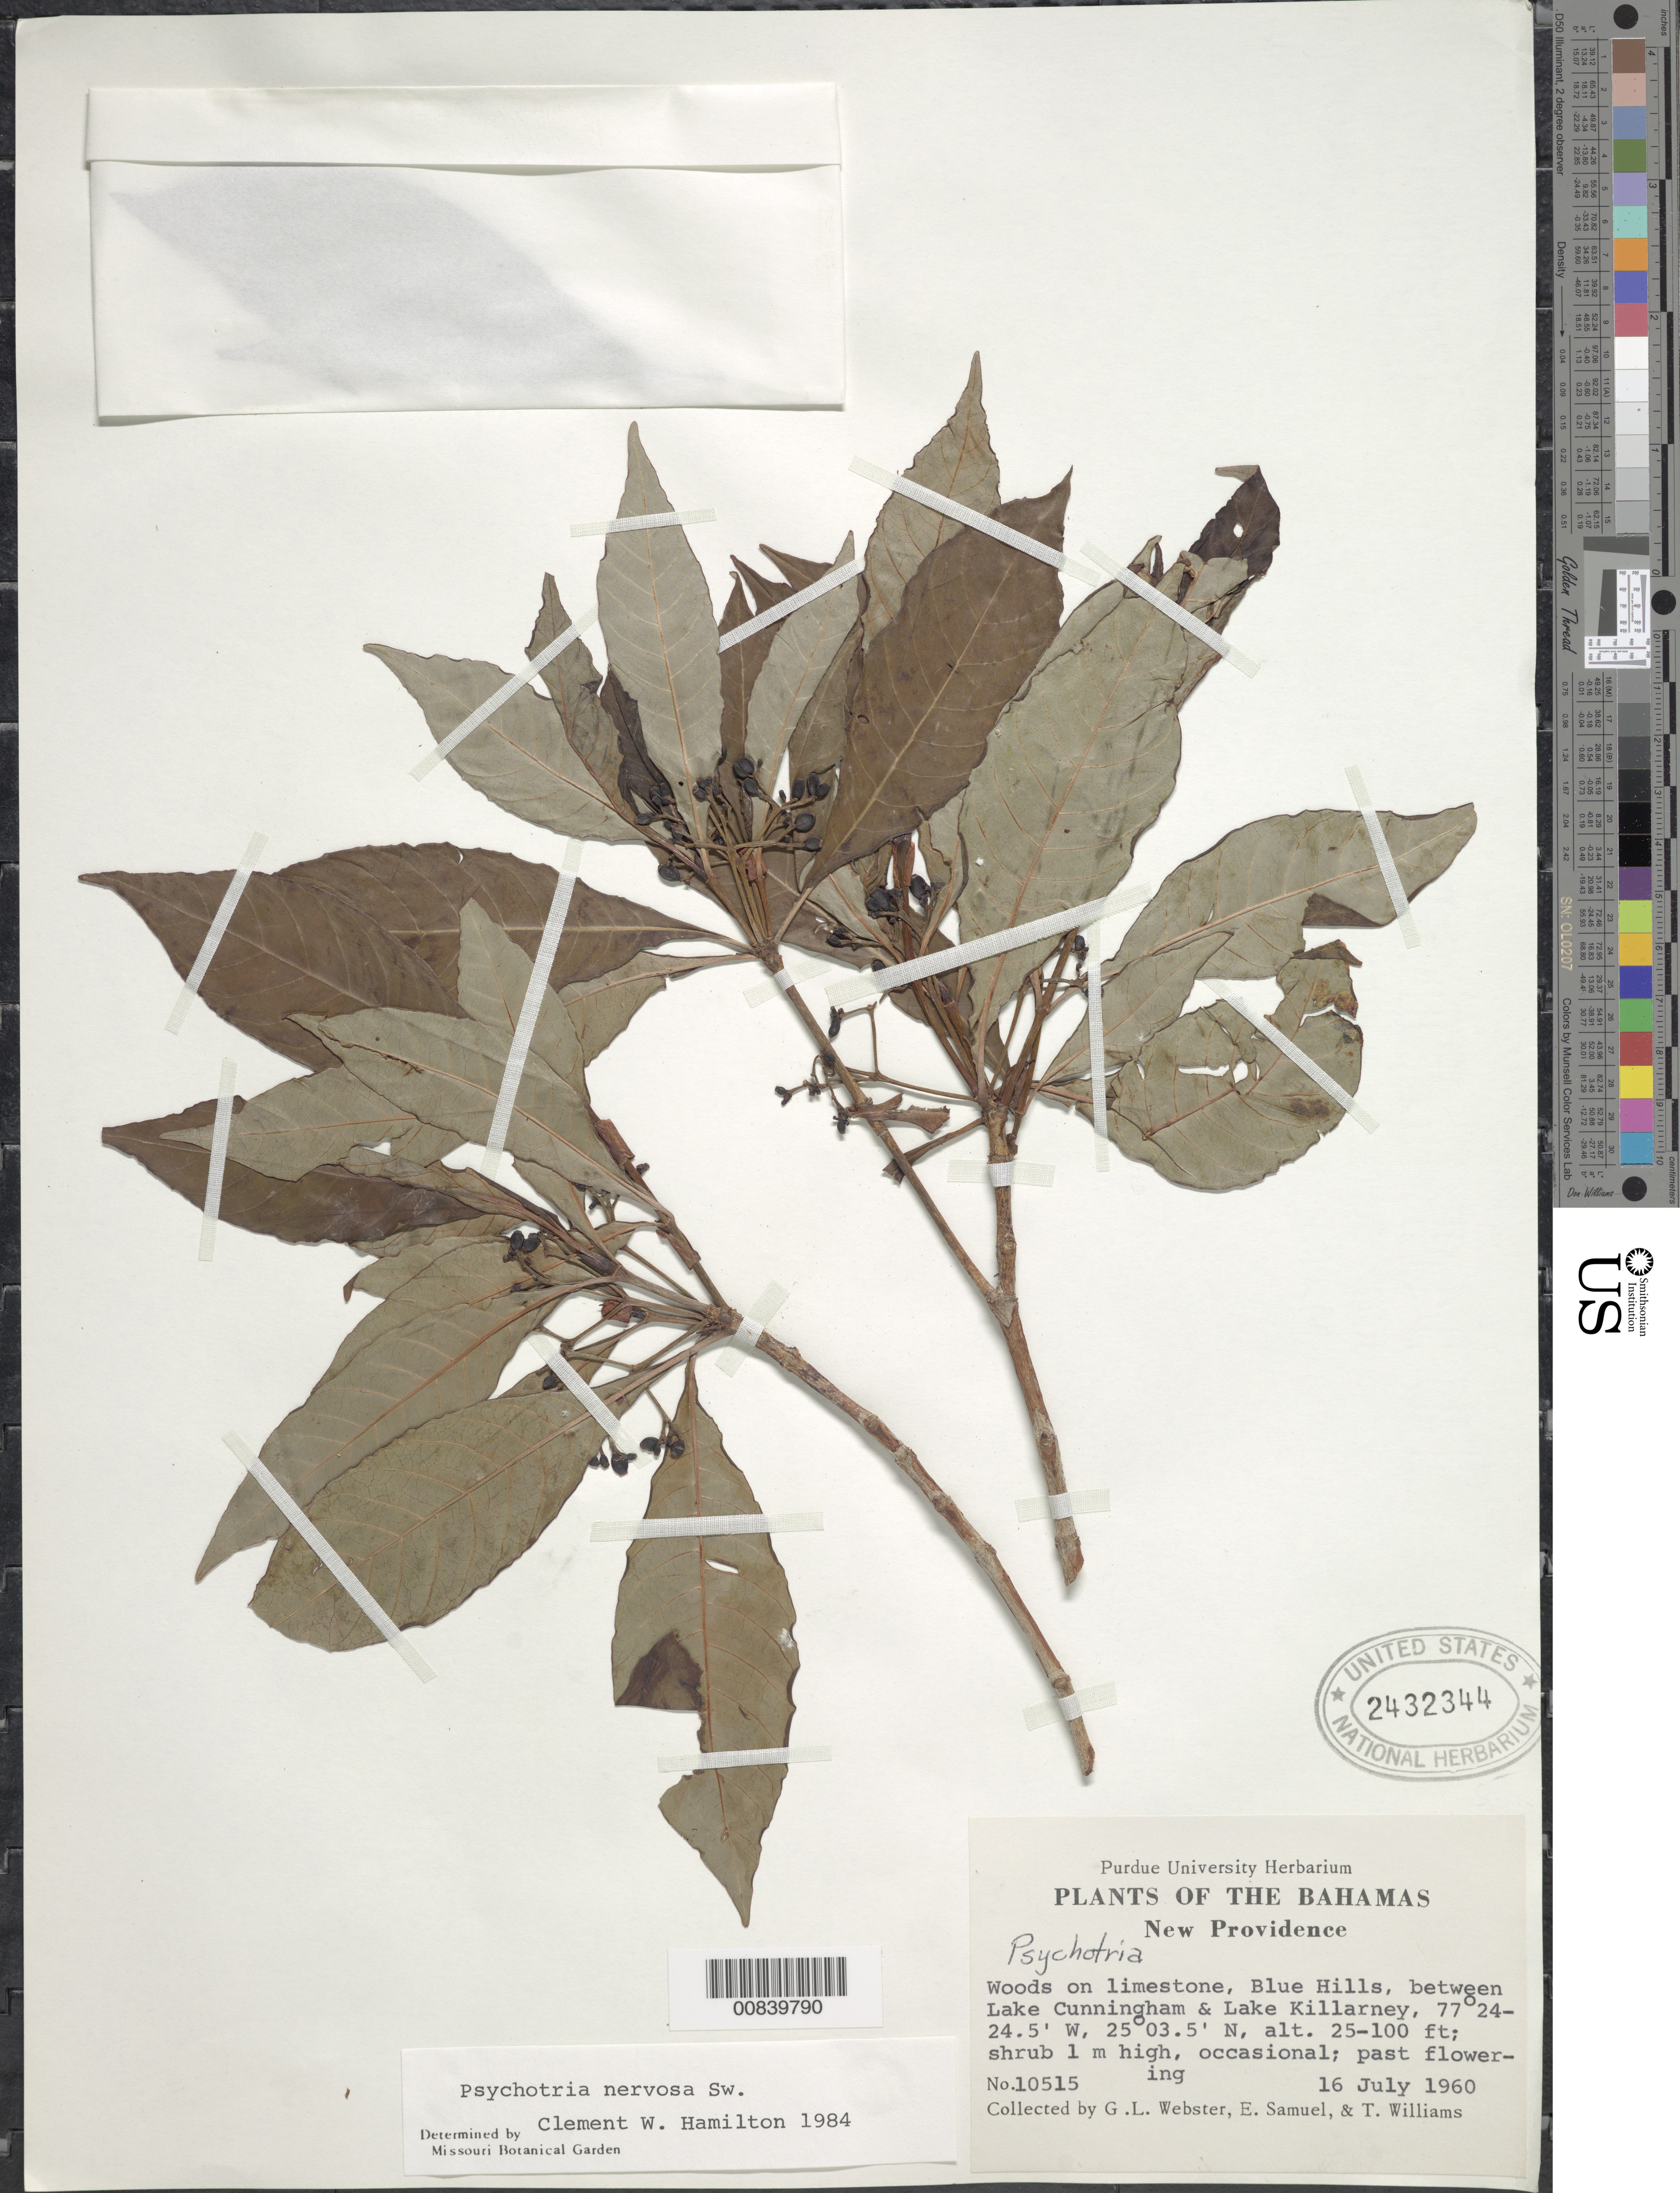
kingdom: Plantae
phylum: Tracheophyta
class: Magnoliopsida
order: Gentianales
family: Rubiaceae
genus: Psychotria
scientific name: Psychotria nervosa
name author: Sw.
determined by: Hamilton, C. W.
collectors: G. L. Webster, E. Samuel & T. Williams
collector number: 10515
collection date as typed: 16 Jul 1960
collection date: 1960-07-16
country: Bahamas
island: New Providence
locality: New Providence. Blue Hills, between Lake Cunningham and Lake Killarney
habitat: Woods on limestone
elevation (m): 8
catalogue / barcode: US 2432344